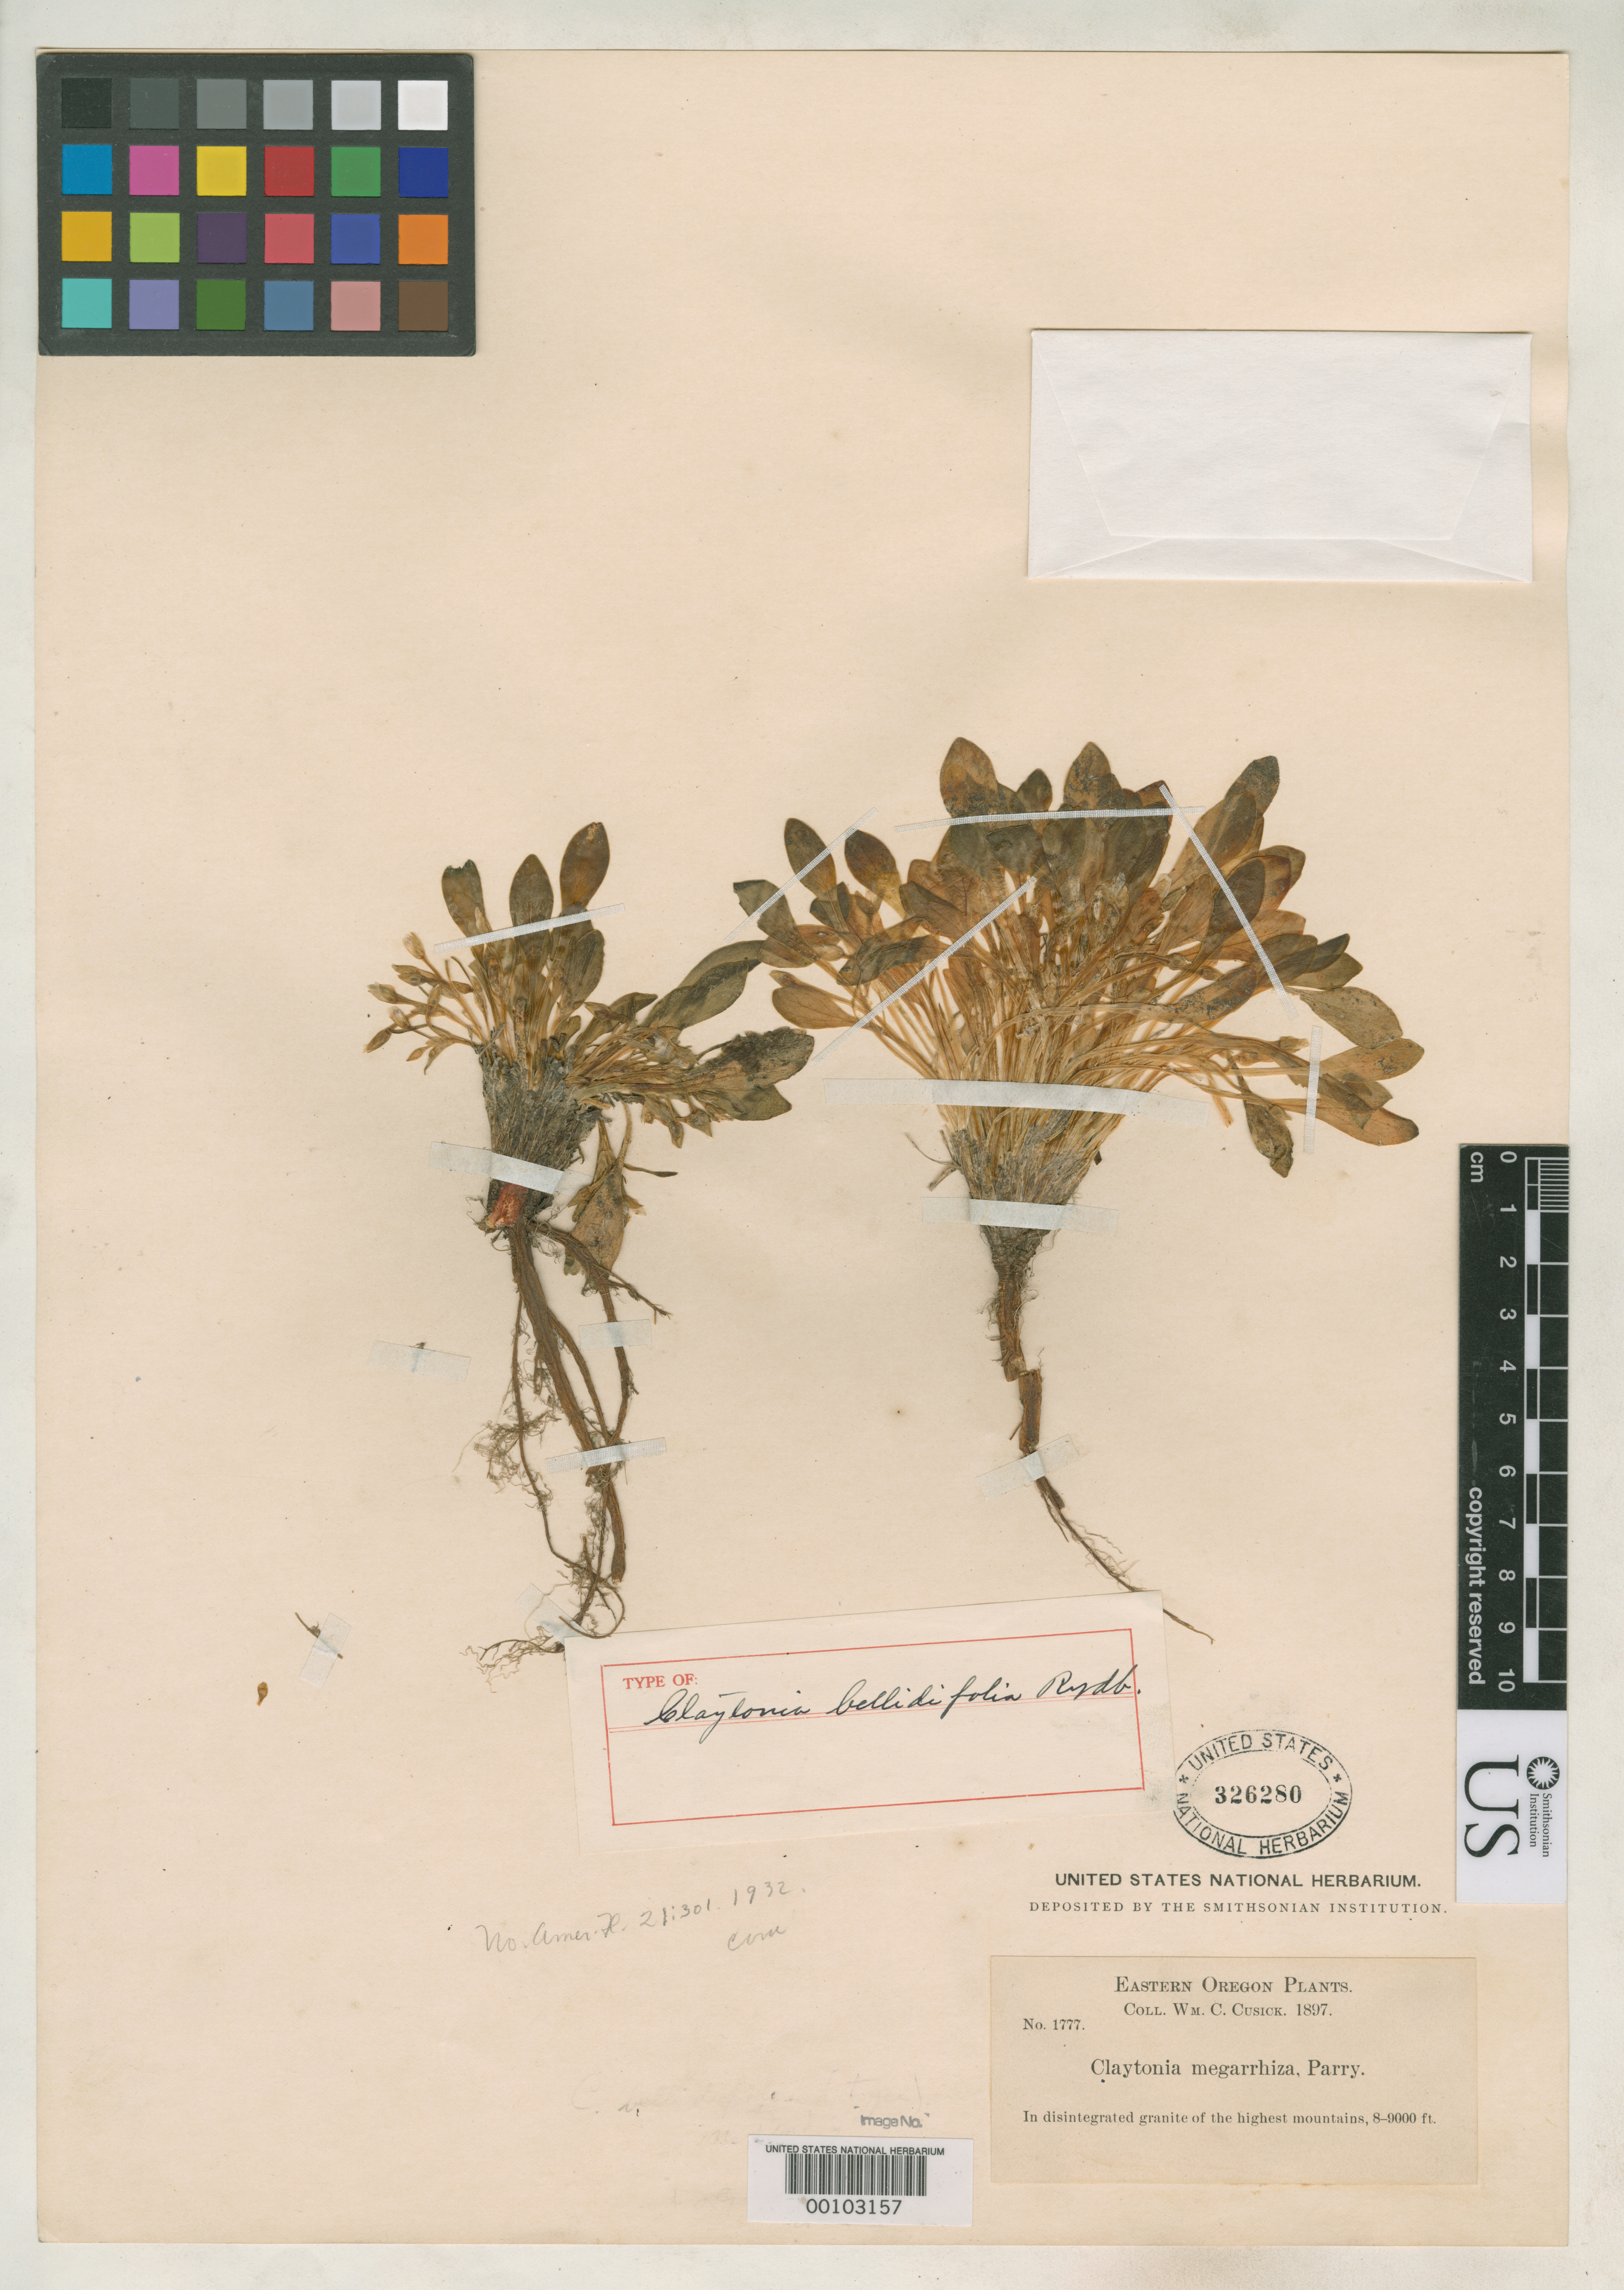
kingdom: Plantae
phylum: Tracheophyta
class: Magnoliopsida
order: Caryophyllales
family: Montiaceae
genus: Claytonia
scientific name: Claytonia bellidifolia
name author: Rydb.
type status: Holotype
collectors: W. C. Cusick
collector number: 1777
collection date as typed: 1897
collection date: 1897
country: United States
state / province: Oregon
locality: Disintegrated granite of highest mountains, eastern Oregon.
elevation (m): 2438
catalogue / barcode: US 326280